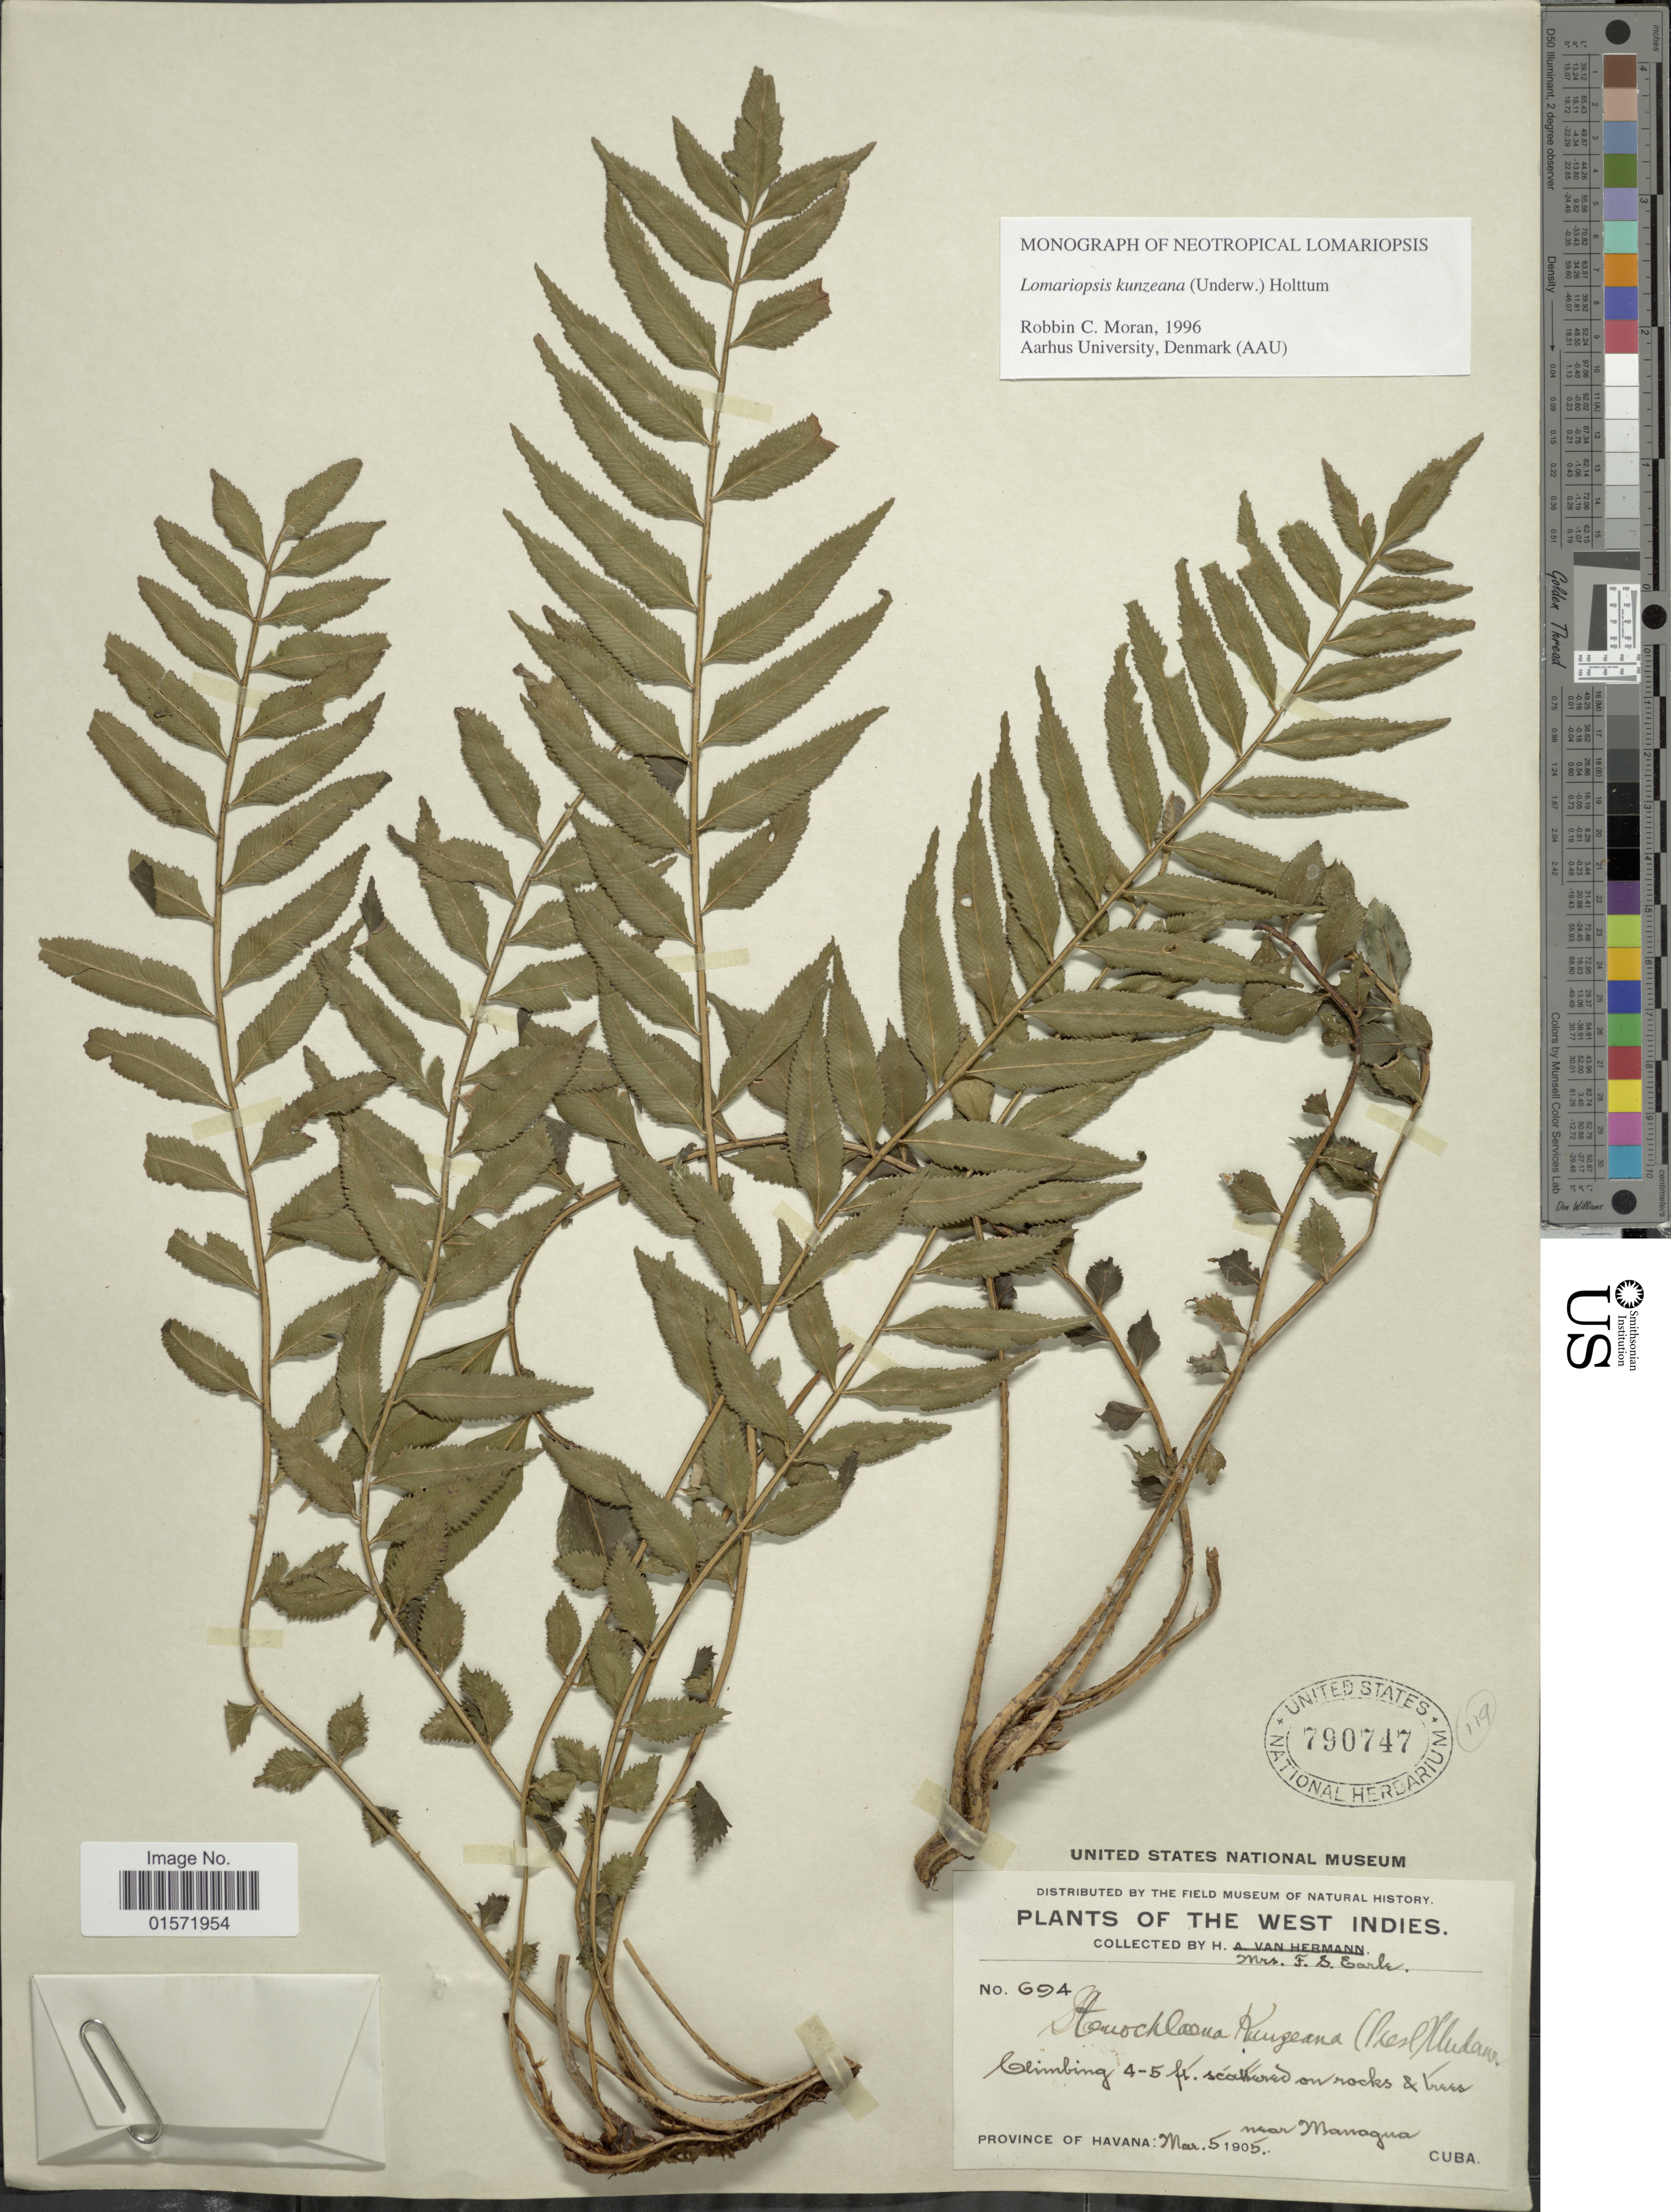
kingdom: Plantae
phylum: Tracheophyta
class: Polypodiopsida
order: Polypodiales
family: Lomariopsidaceae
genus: Lomariopsis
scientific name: Lomariopsis kunzeana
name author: (Underw.) Holttum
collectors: F. S. Earle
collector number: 694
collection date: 1905-03-05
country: Cuba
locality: The West Indies, near Managua, Province of Havana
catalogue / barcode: US 790747